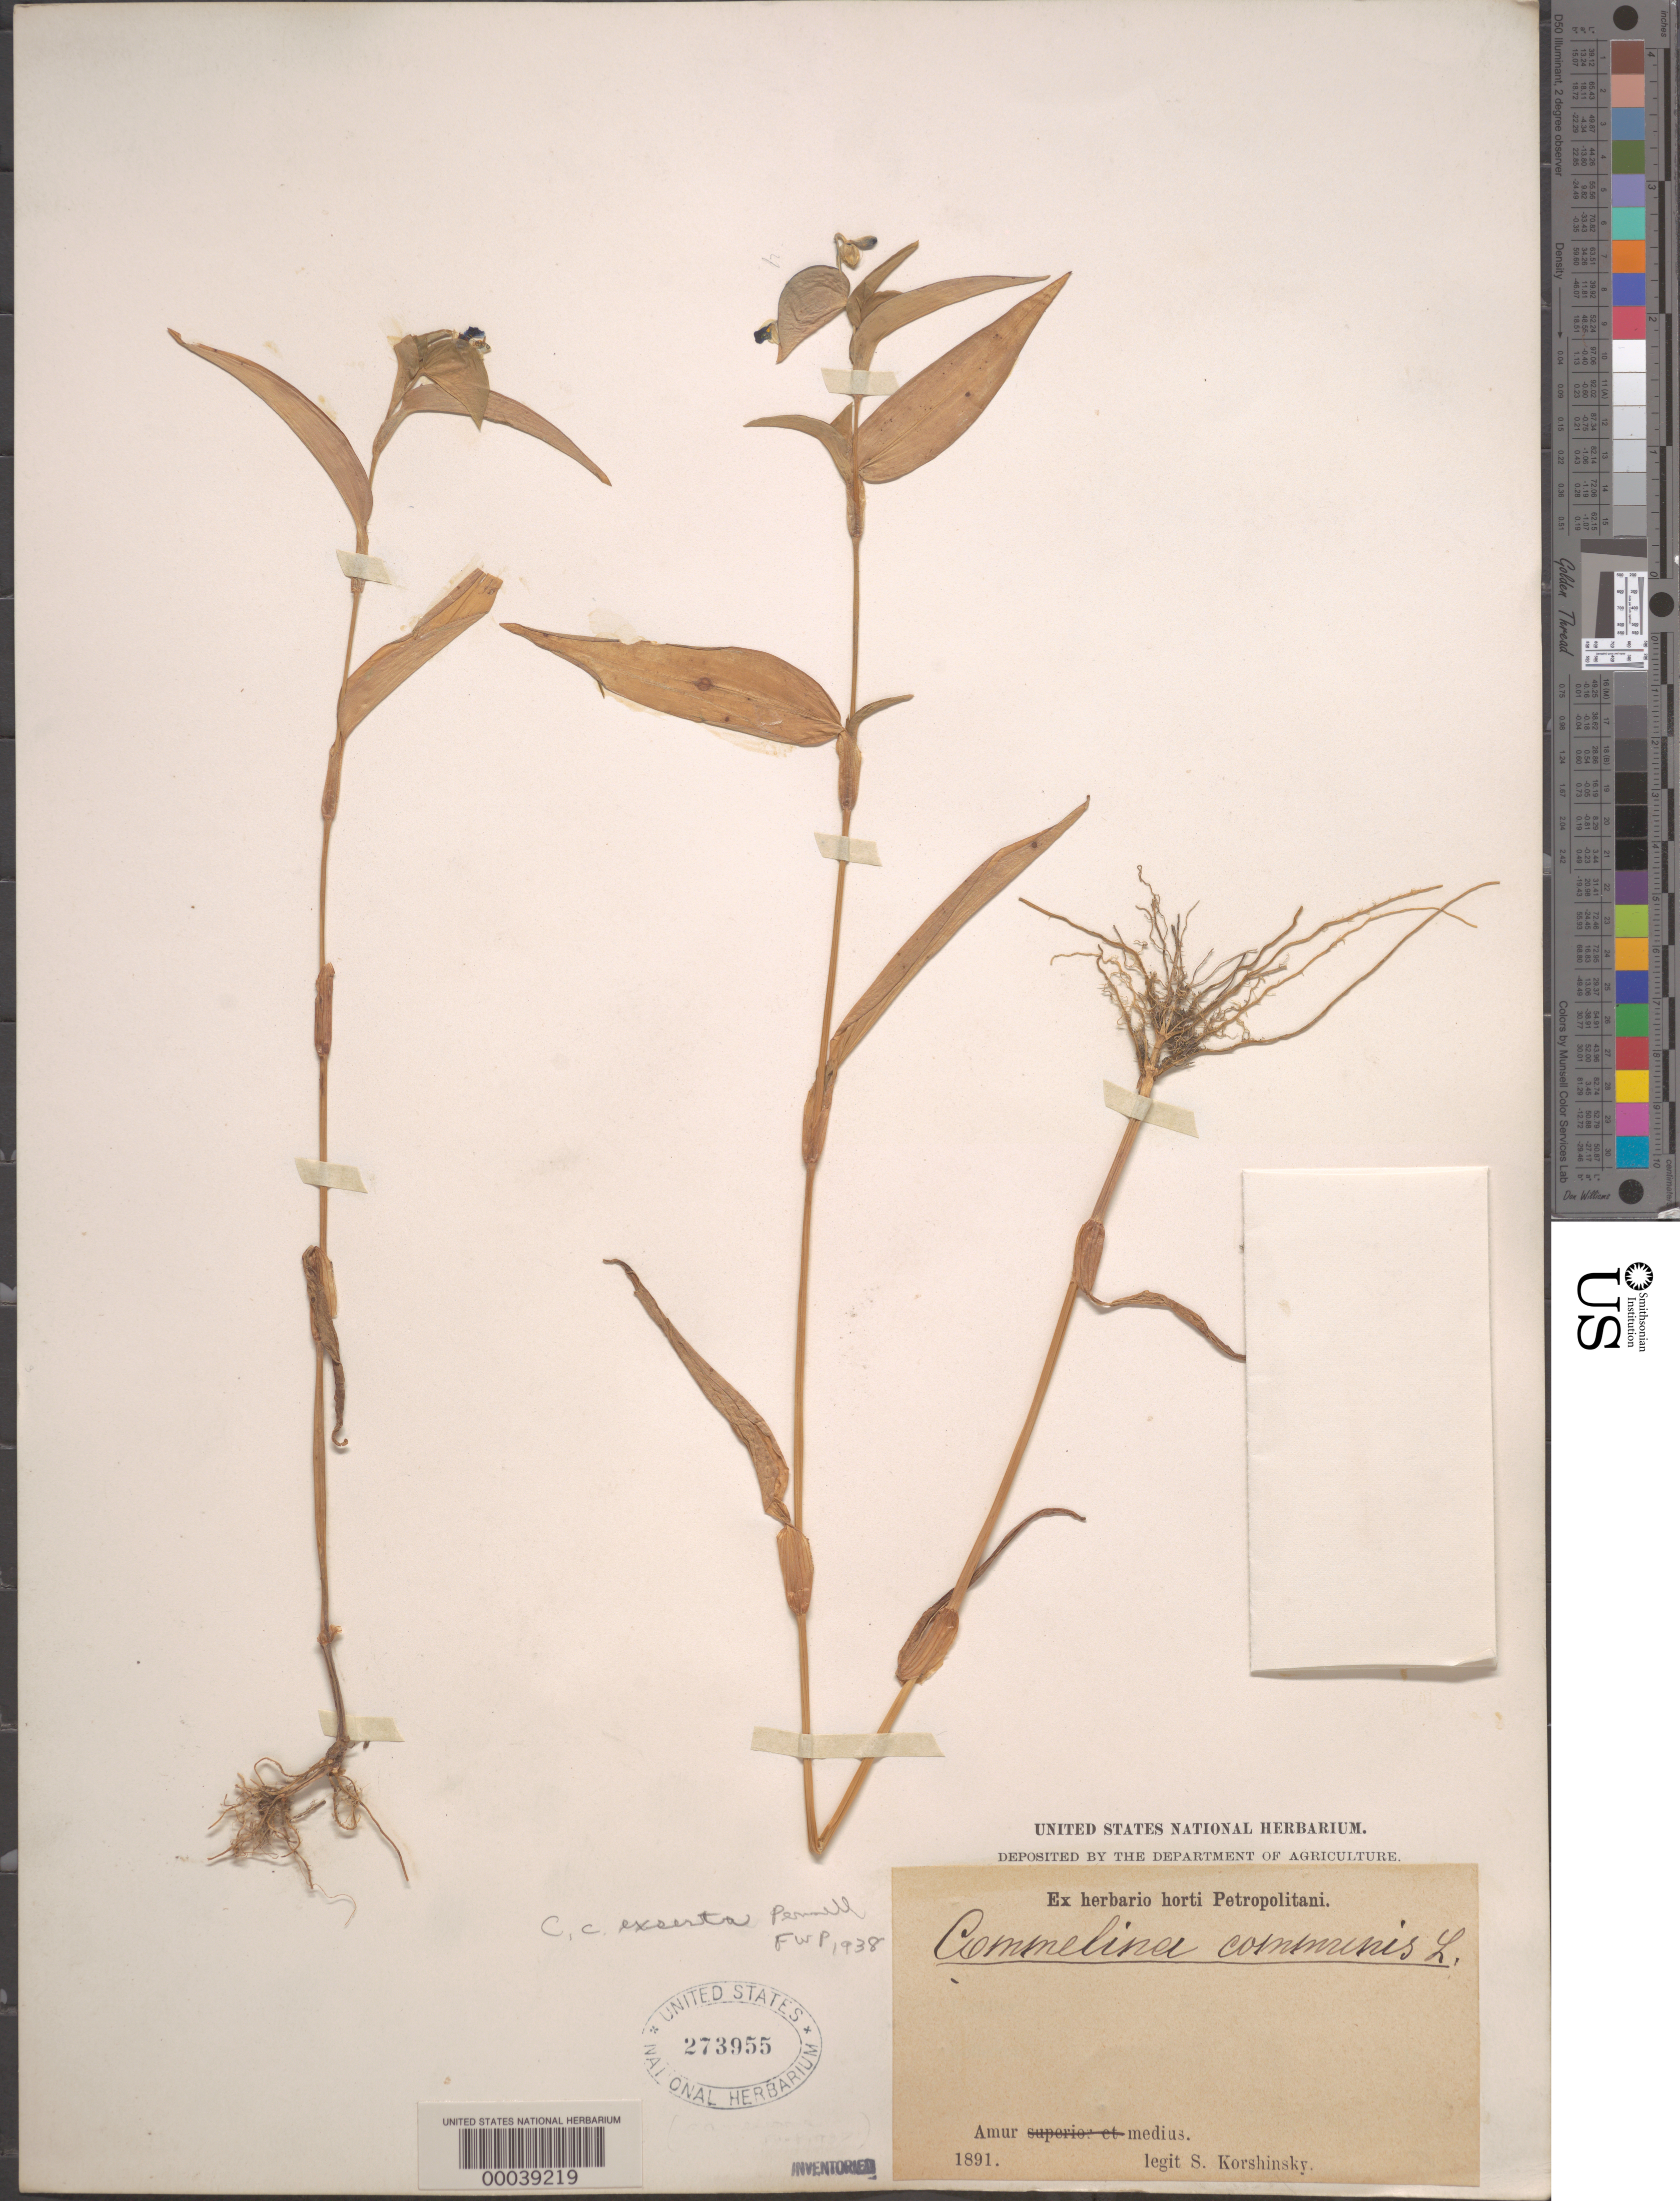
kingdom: Plantae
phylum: Tracheophyta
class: Liliopsida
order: Commelinales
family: Commelinaceae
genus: Commelina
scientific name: Commelina communis var. exserta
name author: (Pennell) F.G. Bernard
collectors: S. I. Korshinsky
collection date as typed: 1891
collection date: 1891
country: Russian Federation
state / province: Amur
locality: Amur medius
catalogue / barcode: US 273955